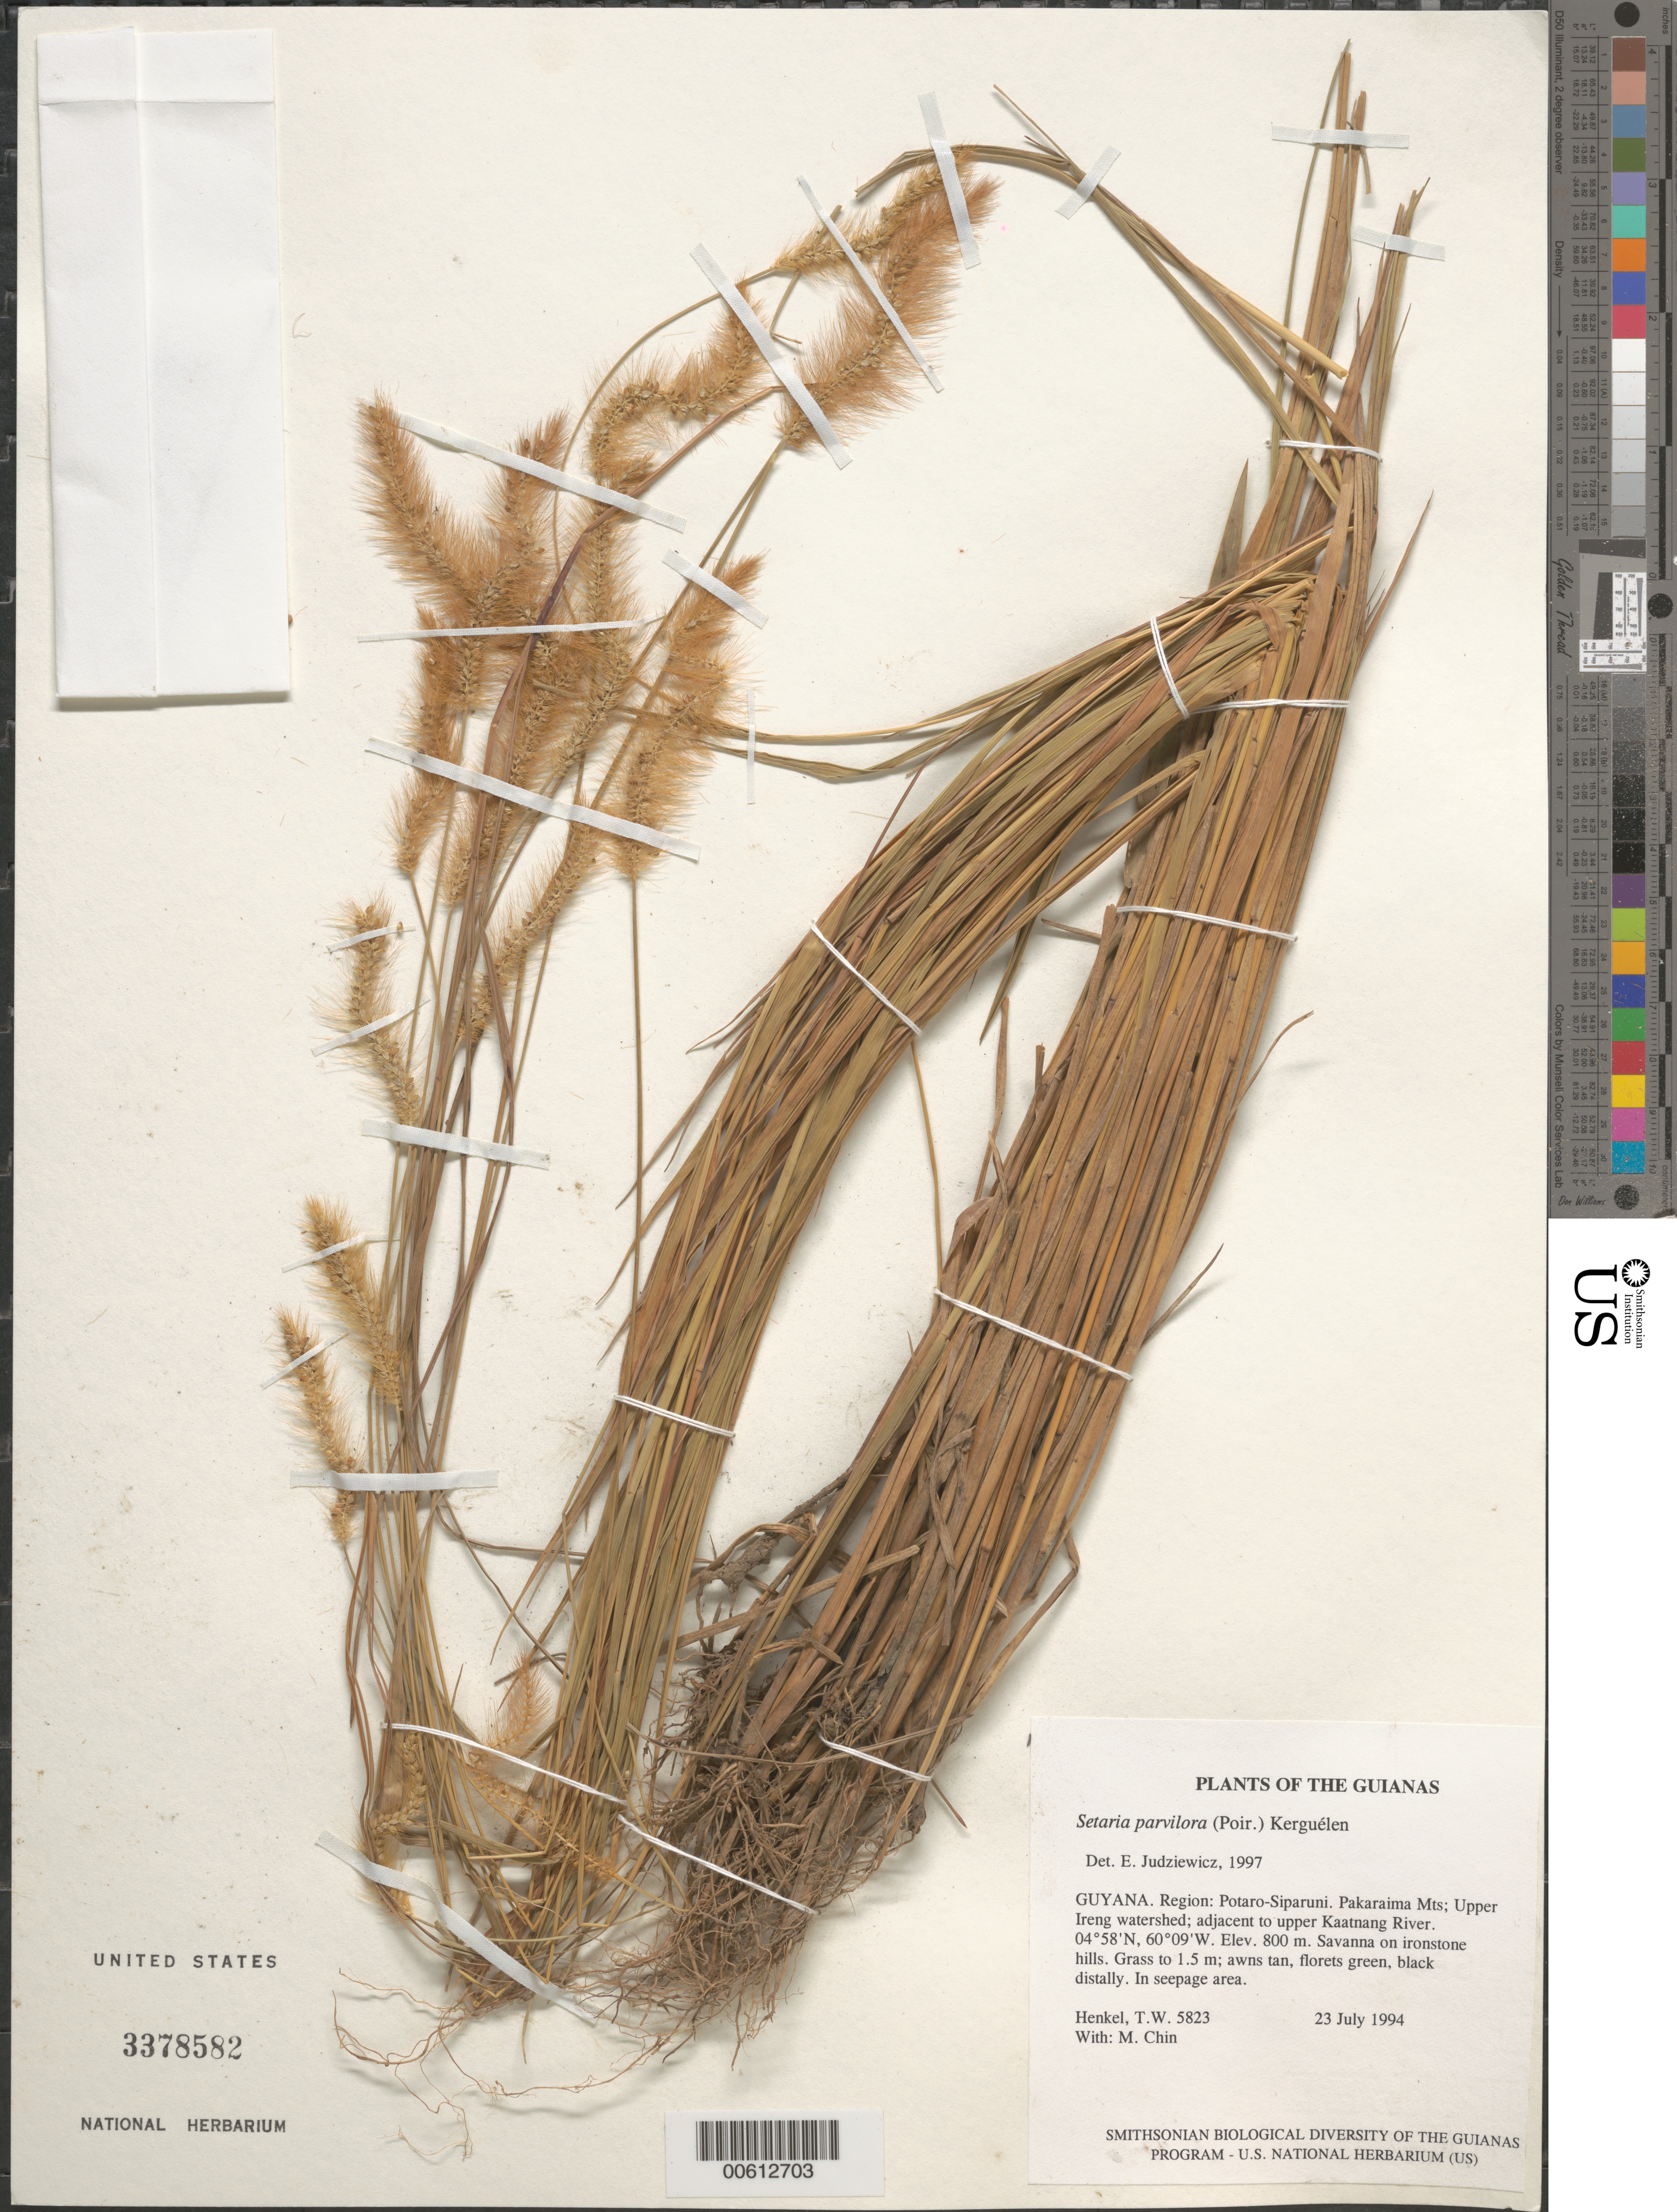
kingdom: Plantae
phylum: Tracheophyta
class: Liliopsida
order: Poales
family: Poaceae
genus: Setaria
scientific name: Setaria parviflora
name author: (Poir.) Kerguélen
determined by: Judziewicz, E. J.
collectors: T. Henkel & M. Chin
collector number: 5823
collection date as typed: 23 July 1994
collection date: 1994-07-23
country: Guyana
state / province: Potaro-Siparuni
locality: Pakaraima Mts; Upper Ireng watershed; adjacent to upper Kaatnang River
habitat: Savanna on ironstone hills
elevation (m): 800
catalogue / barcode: US 3378582